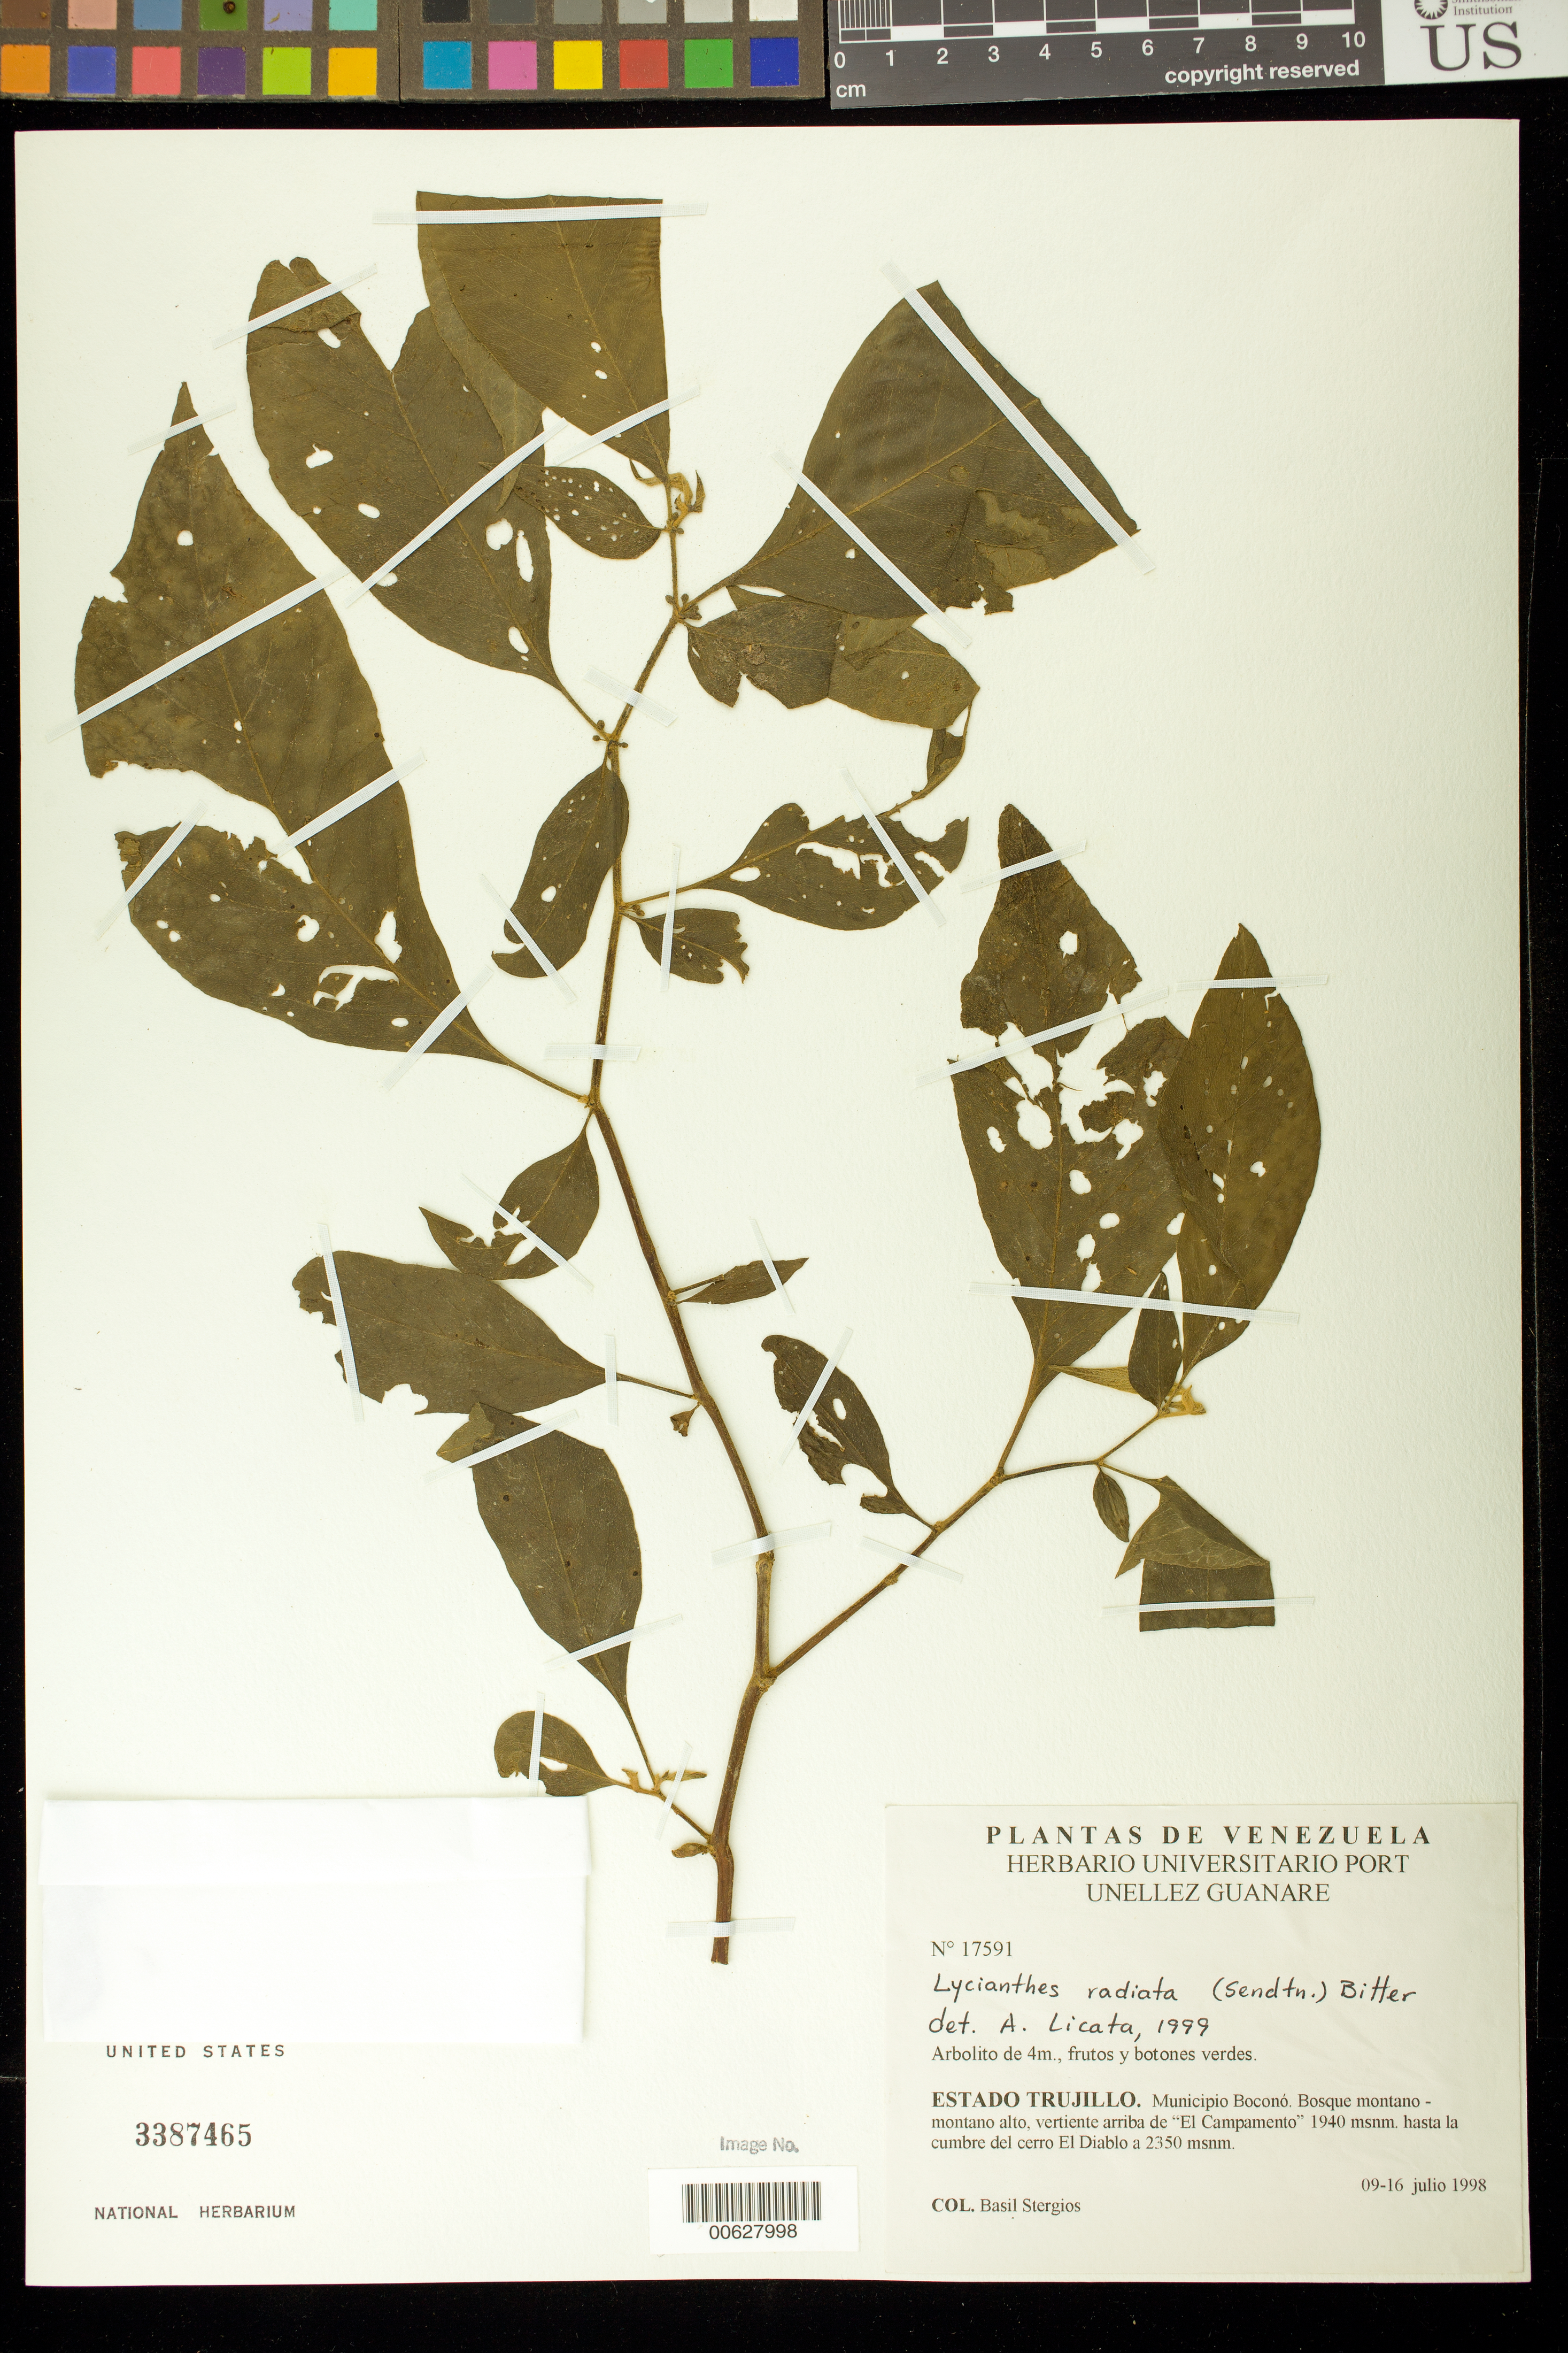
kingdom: Plantae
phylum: Tracheophyta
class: Magnoliopsida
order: Solanales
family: Solanaceae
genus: Lycianthes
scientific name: Lycianthes radiata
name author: (Sendtn.) Bitter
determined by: Licata, A., (PORT), Univ. Nac. Exp. de los Llanos Ezequiel Zamora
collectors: B. G. Stergios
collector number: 17591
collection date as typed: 09 Jul 1998 to 16 Jul 1998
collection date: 1998-07-09/1998-07-16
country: Venezuela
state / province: Trujillo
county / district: Boconó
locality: Vertiente arriba de El Campamento 1940 m hasta la cumbre del cerro El Diablo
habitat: Bosque mantano - montano alto.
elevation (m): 1940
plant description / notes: PORT, US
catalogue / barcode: US 3387465